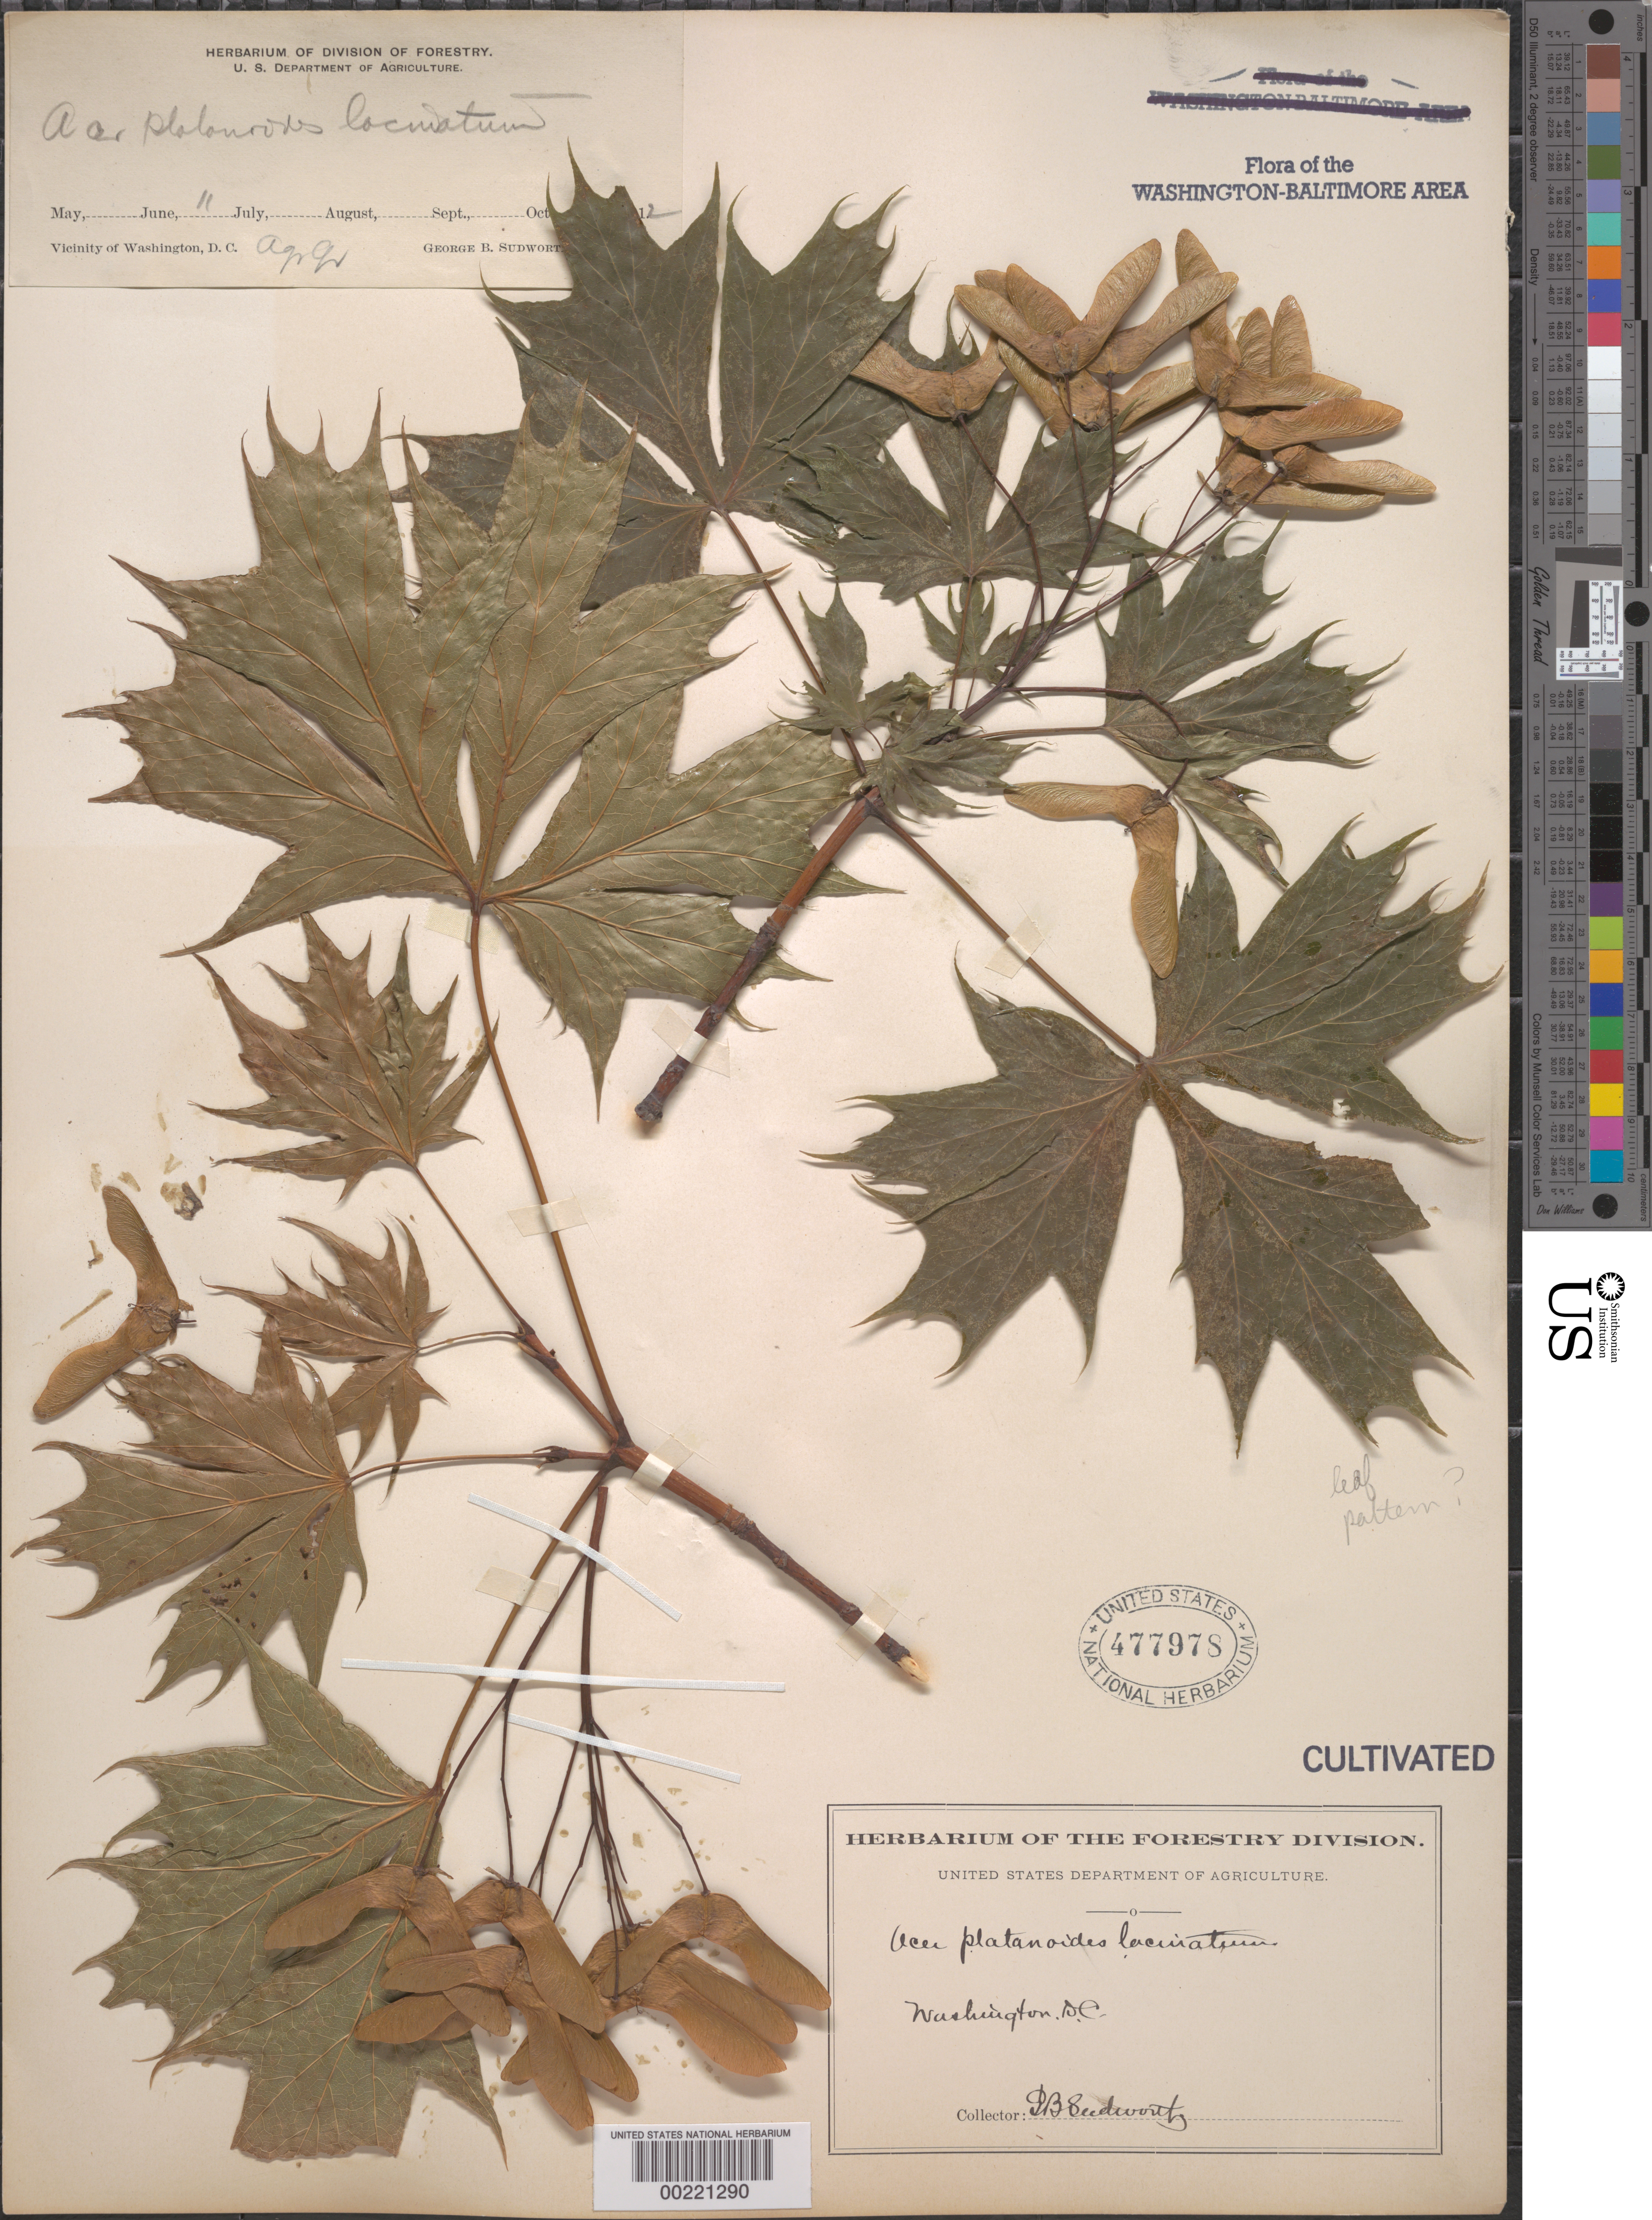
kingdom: Plantae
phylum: Tracheophyta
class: Magnoliopsida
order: Sapindales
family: Sapindaceae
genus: Acer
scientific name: Acer platanoides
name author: L.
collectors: G. B. Sudworth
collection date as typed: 11 Jun 1892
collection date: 1892-06-11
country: United States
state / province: District of Columbia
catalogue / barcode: US 477978